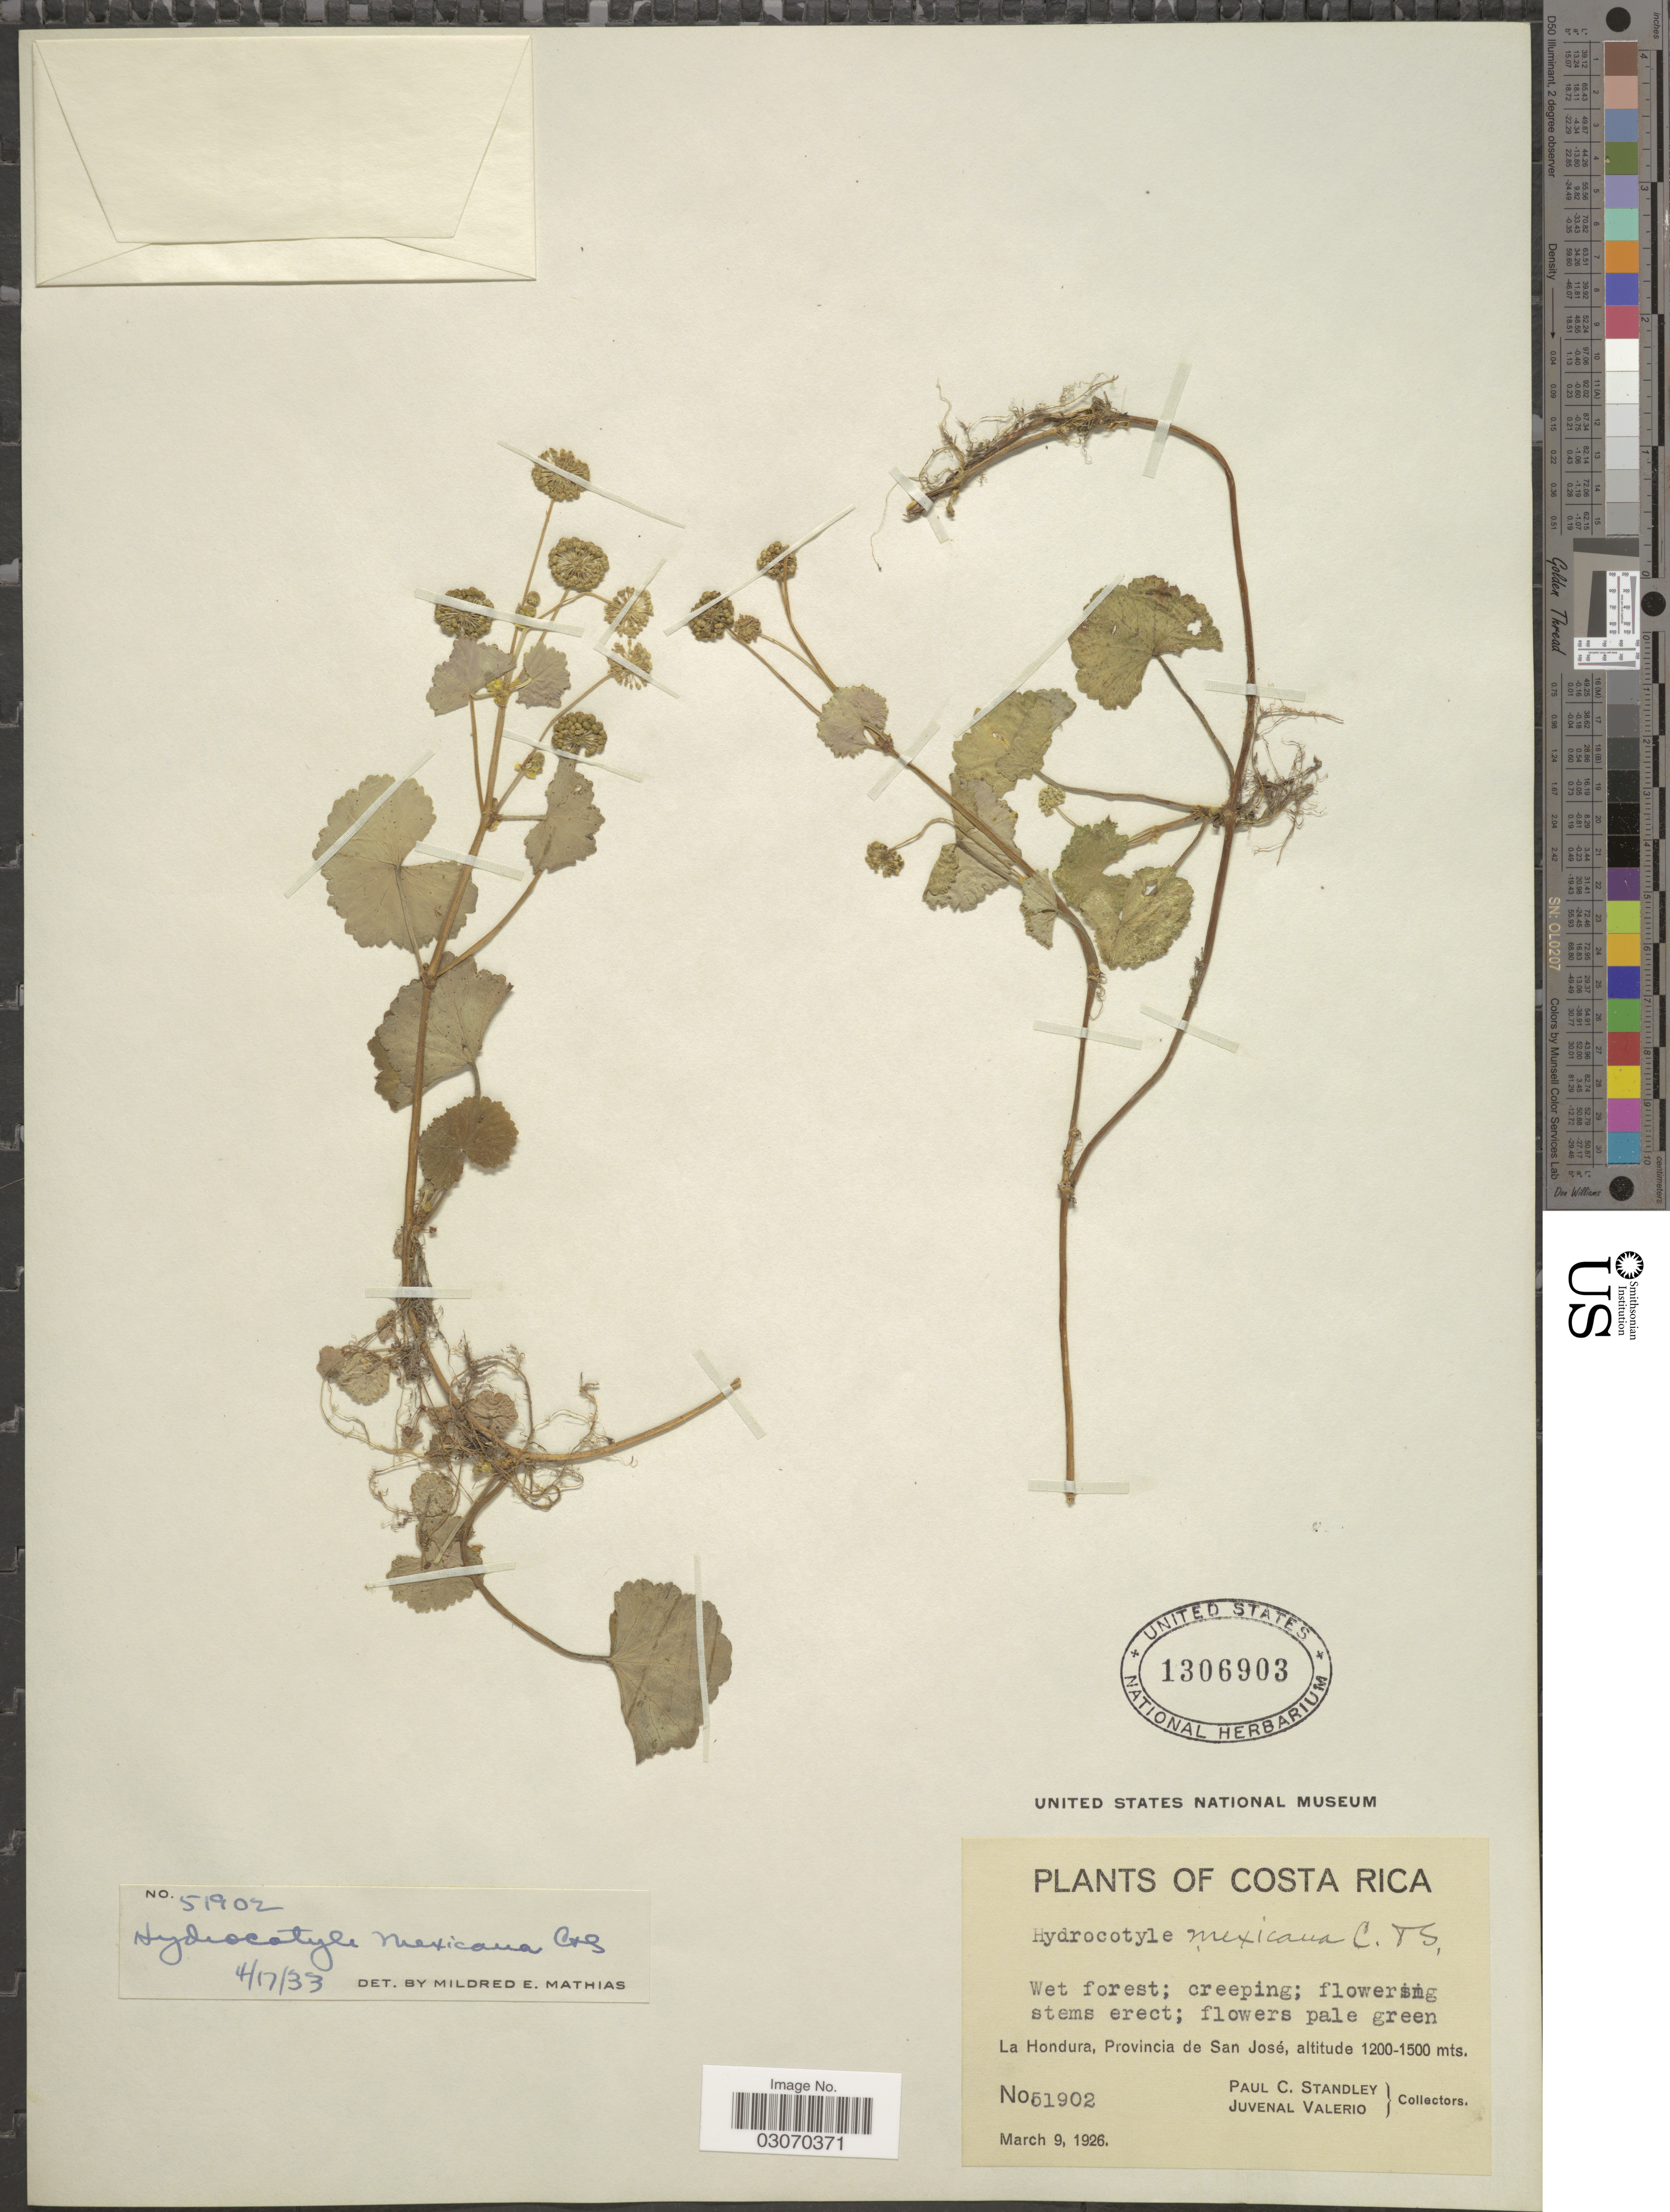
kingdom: Plantae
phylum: Tracheophyta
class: Magnoliopsida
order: Apiales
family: Araliaceae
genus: Hydrocotyle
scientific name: Hydrocotyle mexicana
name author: Schltdl. & Cham.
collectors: P. C. Standley & J. Valerio R.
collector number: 51902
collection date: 1926-03-09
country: Costa Rica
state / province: San José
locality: La Hondura.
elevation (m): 1200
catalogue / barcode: US 1306903